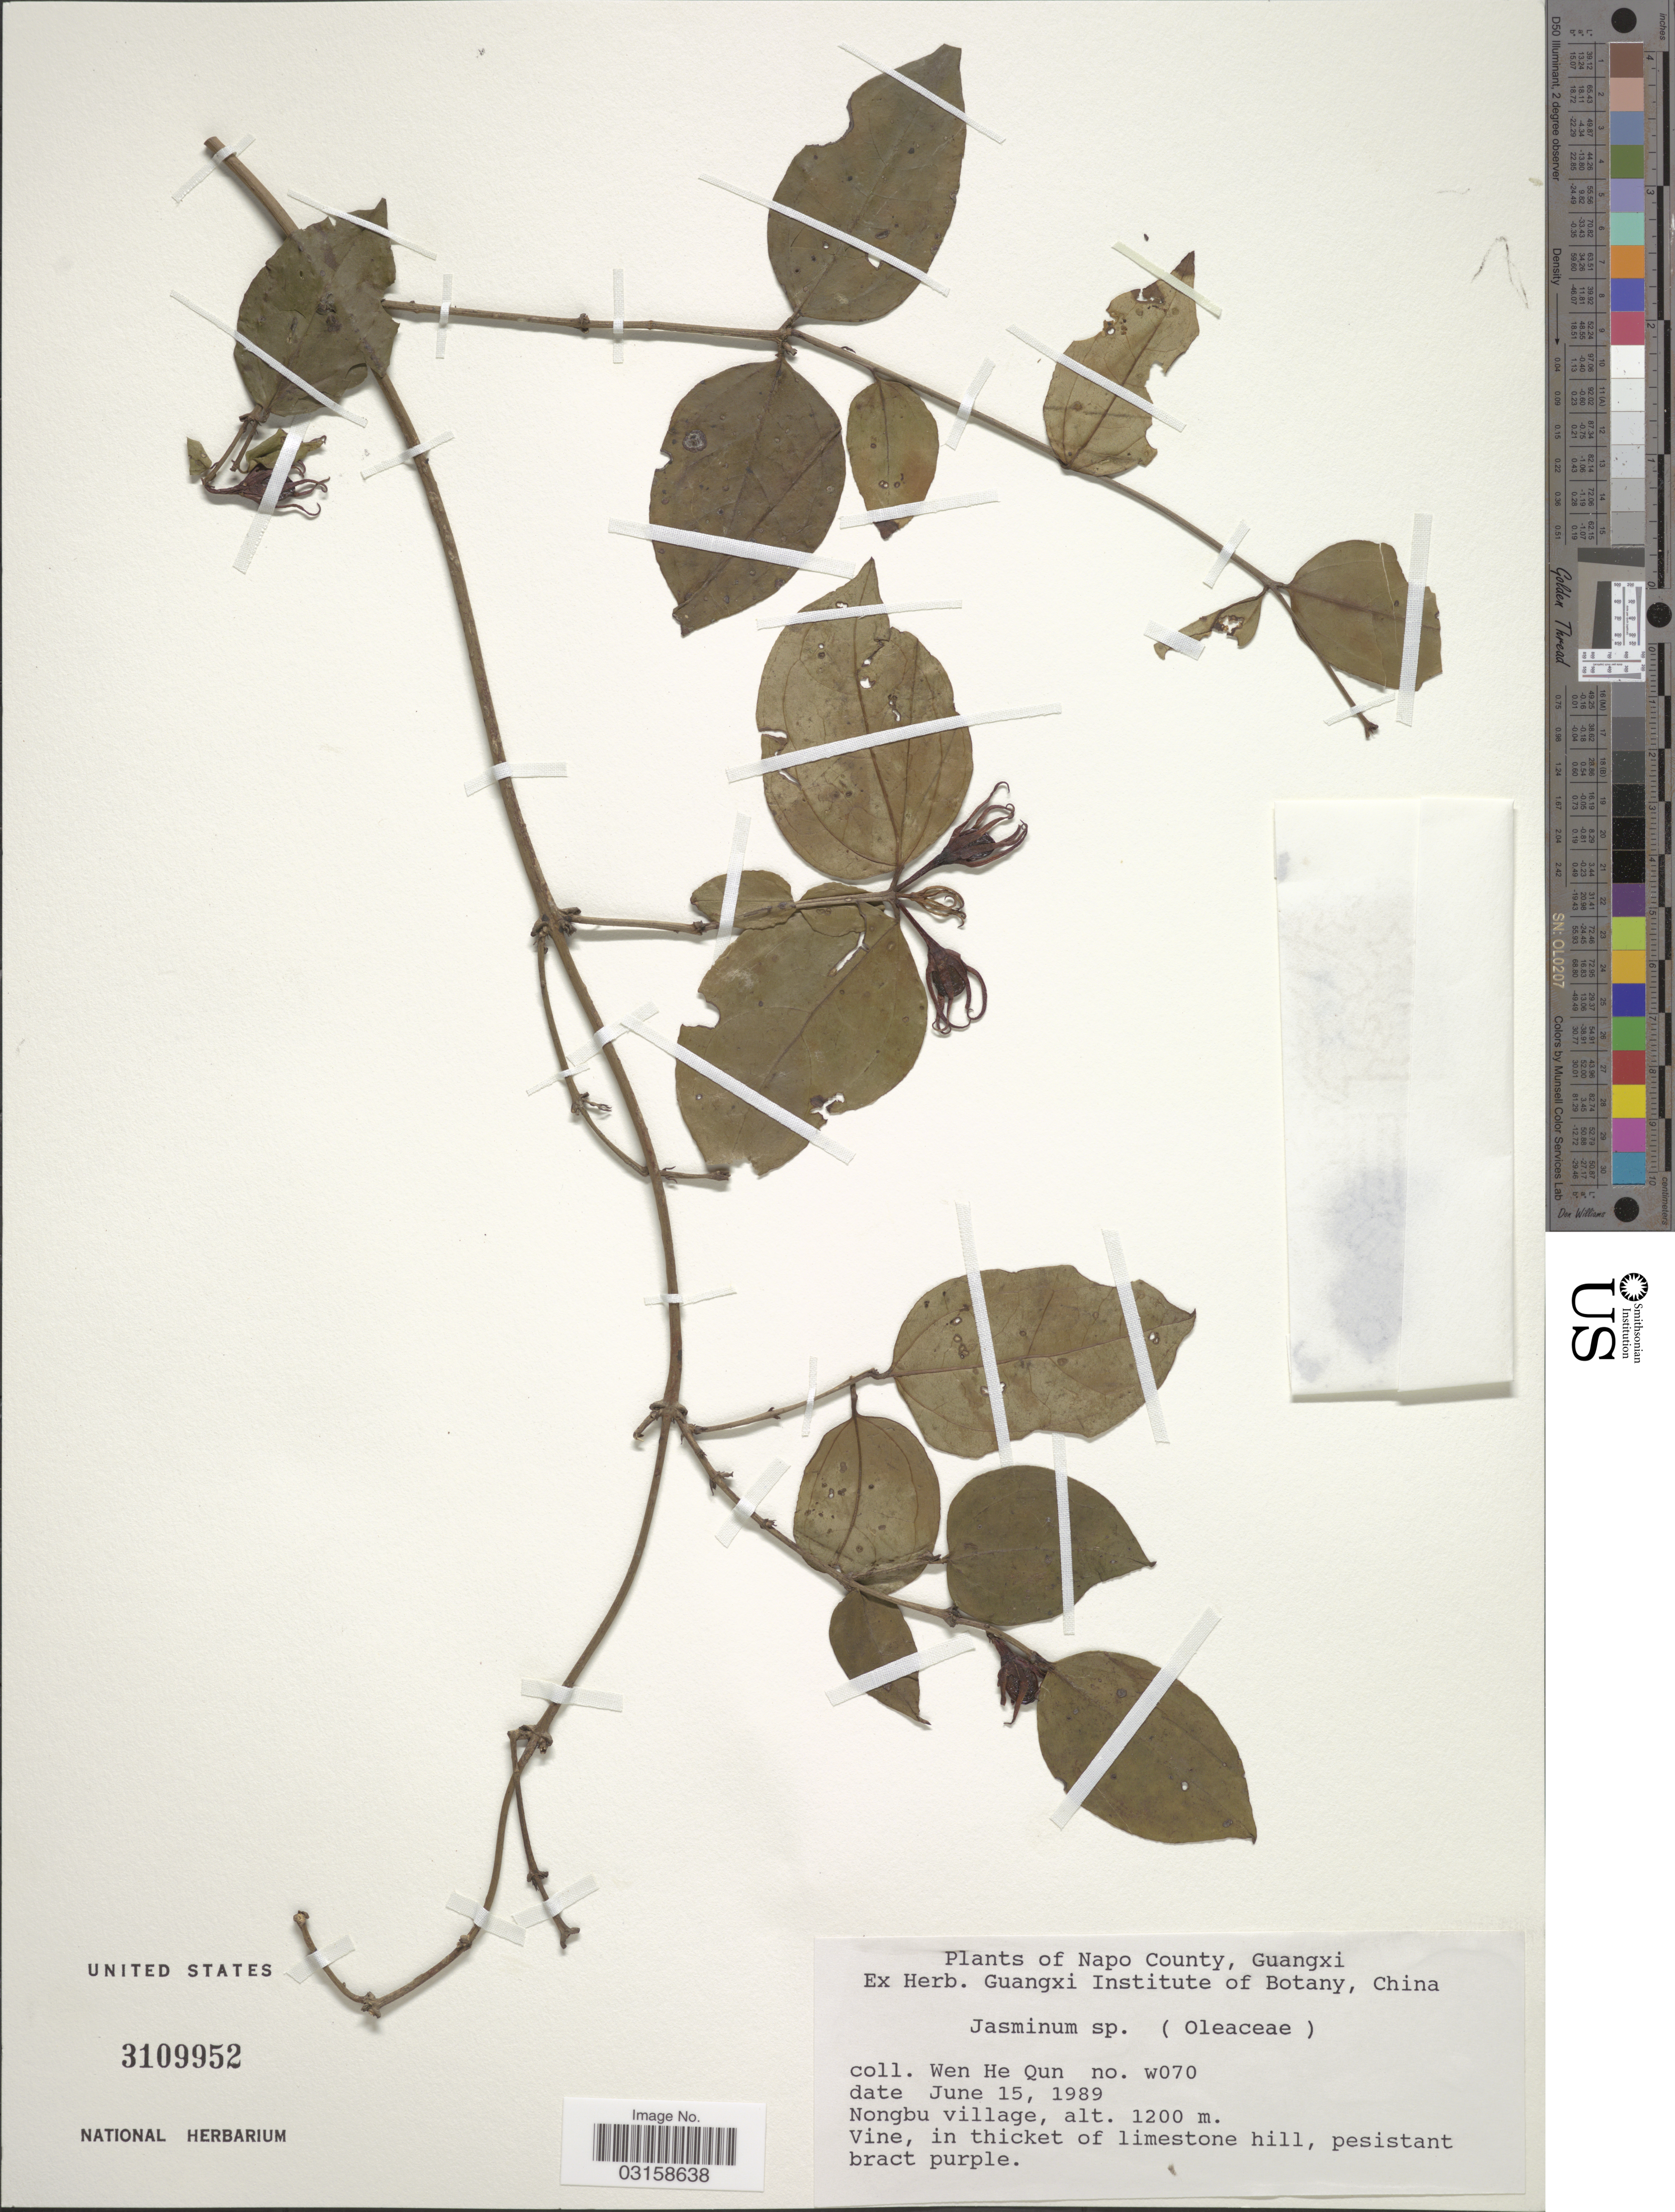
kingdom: Plantae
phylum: Tracheophyta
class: Magnoliopsida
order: Lamiales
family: Oleaceae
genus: Jasminum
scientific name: Jasminum sp.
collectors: H. Wen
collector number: W070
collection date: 1989-06-15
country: China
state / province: Guangxi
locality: Napo County, Nongbu village.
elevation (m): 1200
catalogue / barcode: US 3109952